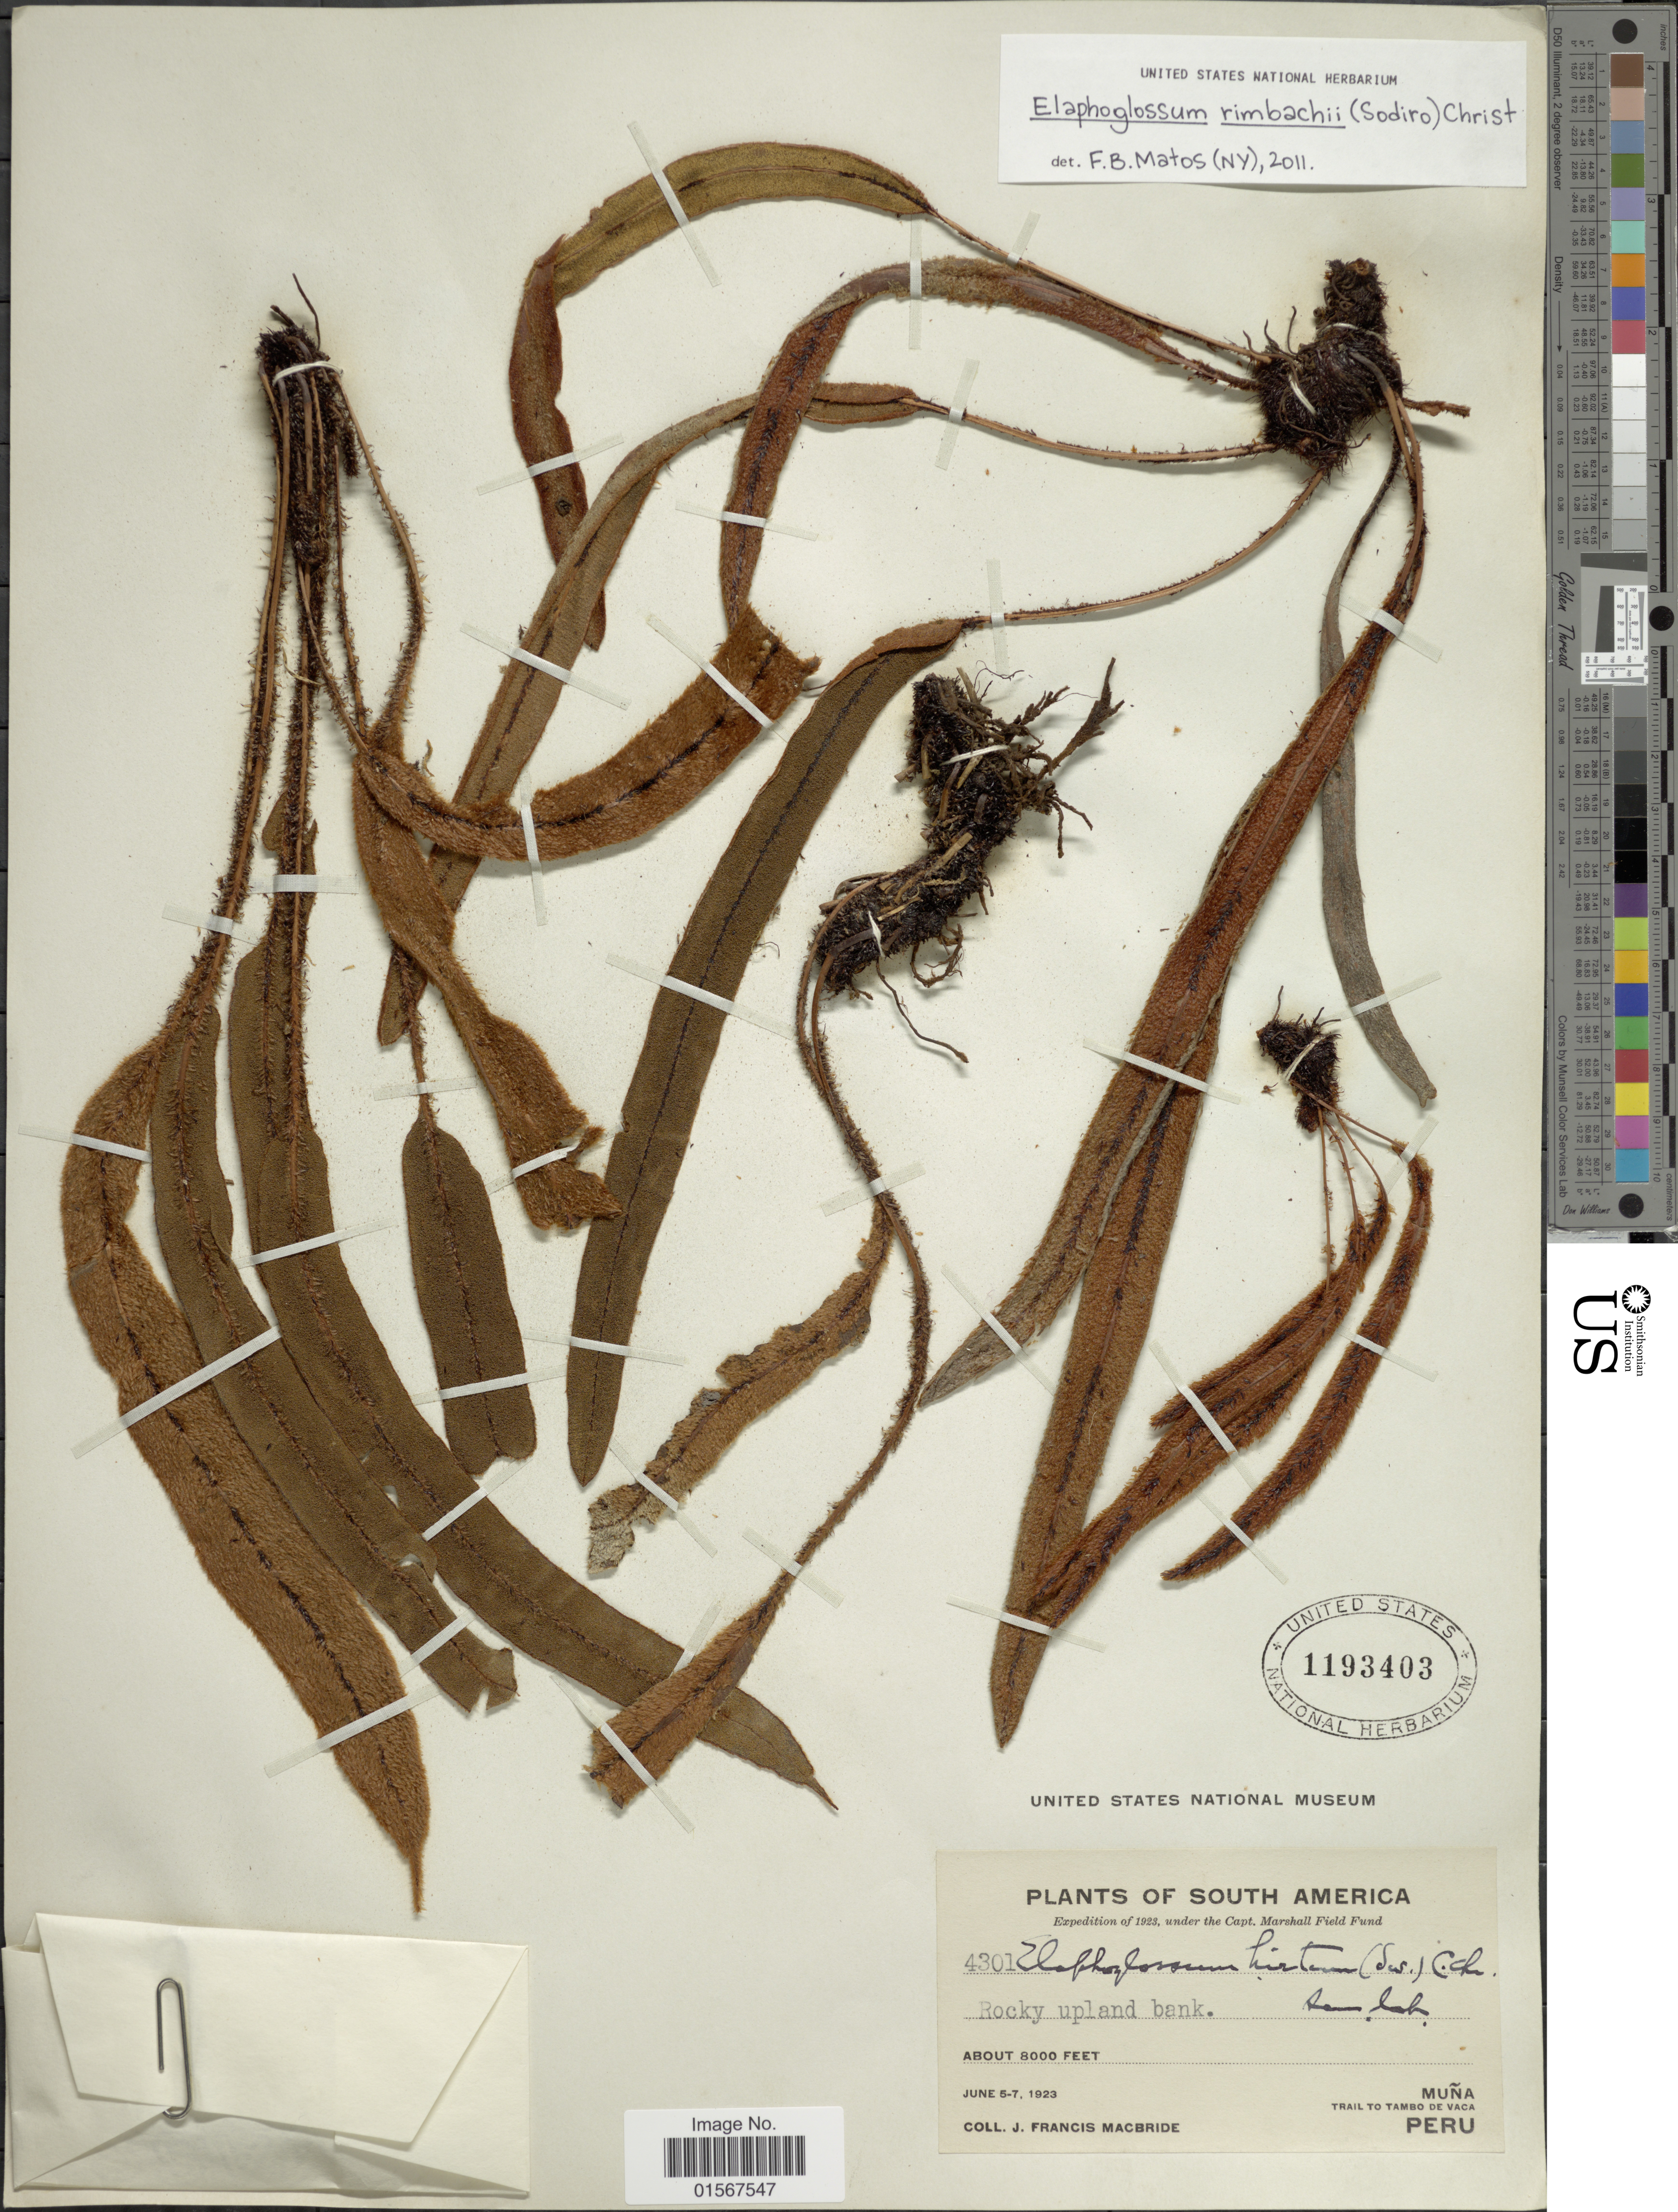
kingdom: Plantae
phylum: Tracheophyta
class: Polypodiopsida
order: Polypodiales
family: Dryopteridaceae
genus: Elaphoglossum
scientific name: Elaphoglossum rimbachii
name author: (Sodiro) Christ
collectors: J. F. Macbride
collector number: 4301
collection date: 1923-06-05/1923-06-07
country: Peru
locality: Muna, trail to Tambo de Vaca, Peru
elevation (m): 2438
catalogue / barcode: US 1193403